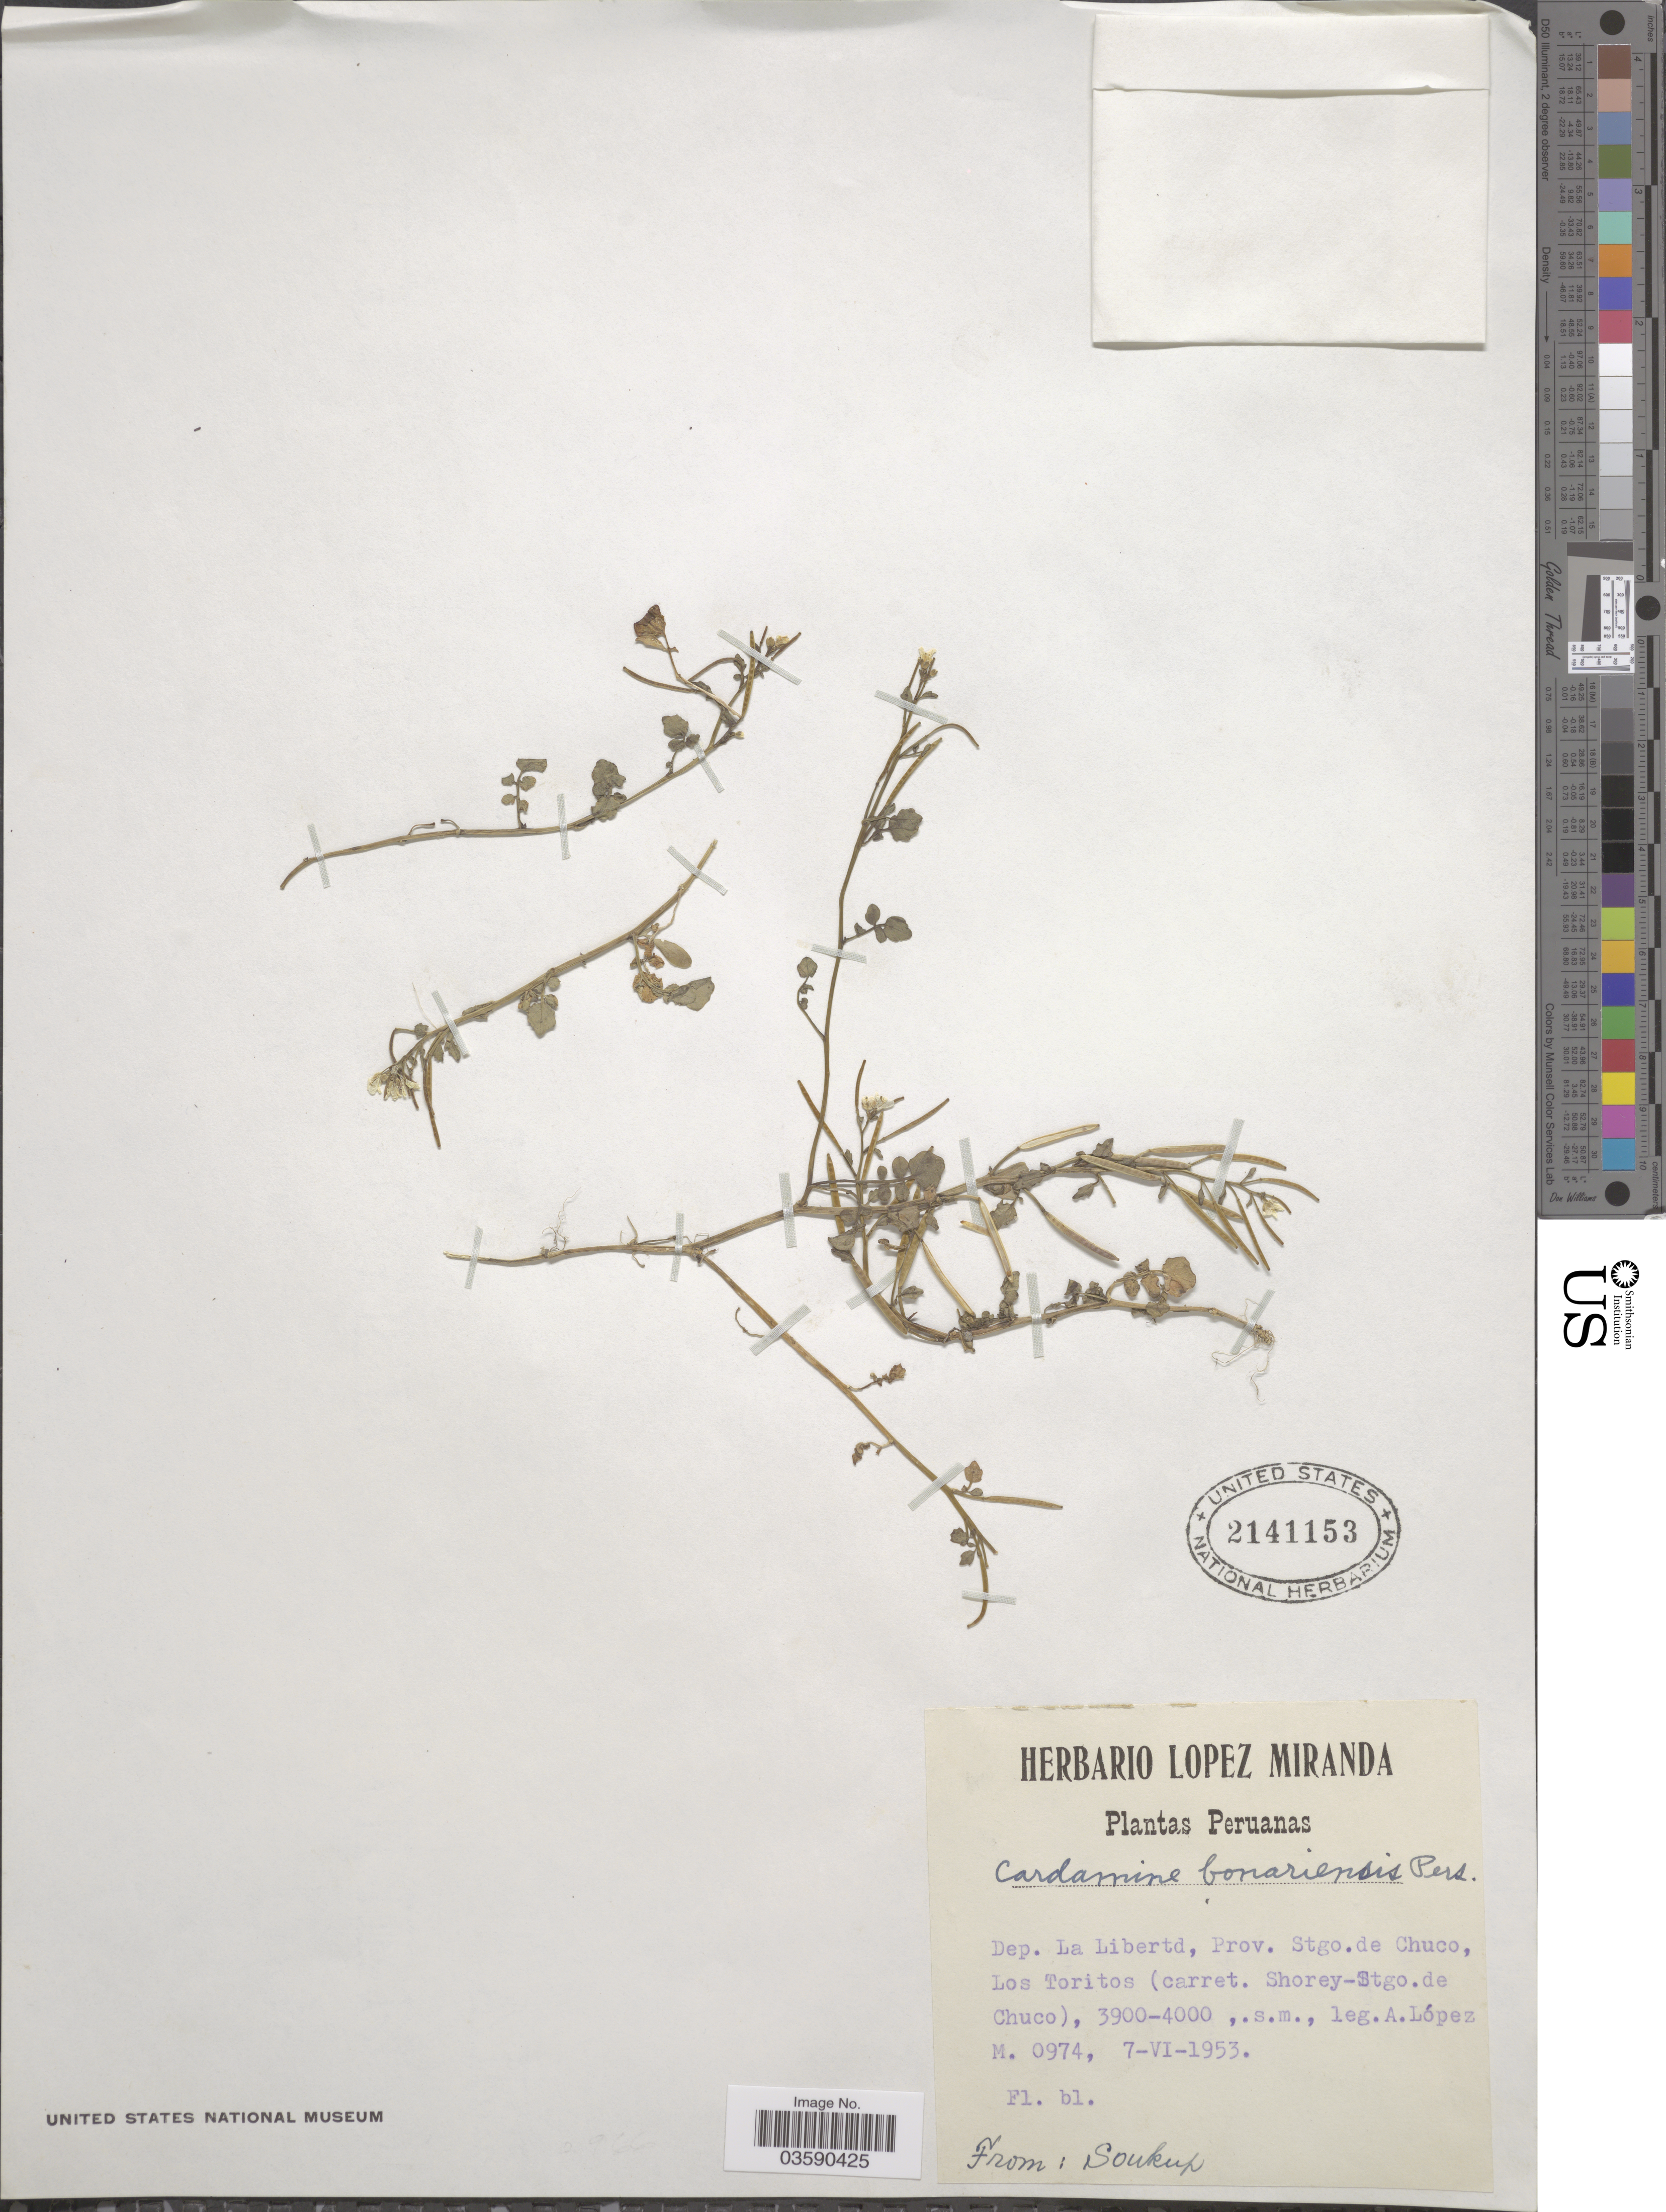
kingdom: Plantae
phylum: Tracheophyta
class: Magnoliopsida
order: Brassicales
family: Brassicaceae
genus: Cardamine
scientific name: Cardamine bonariensis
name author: Pers.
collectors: A. López M.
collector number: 0974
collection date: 1953-06-07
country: Peru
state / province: La Libertad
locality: Dep. La Libertd, Prov.Stgo.de Chuco, Los Toritos (carret. Shorey-Stgo. de Chuco).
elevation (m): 3900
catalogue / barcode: US 2141153